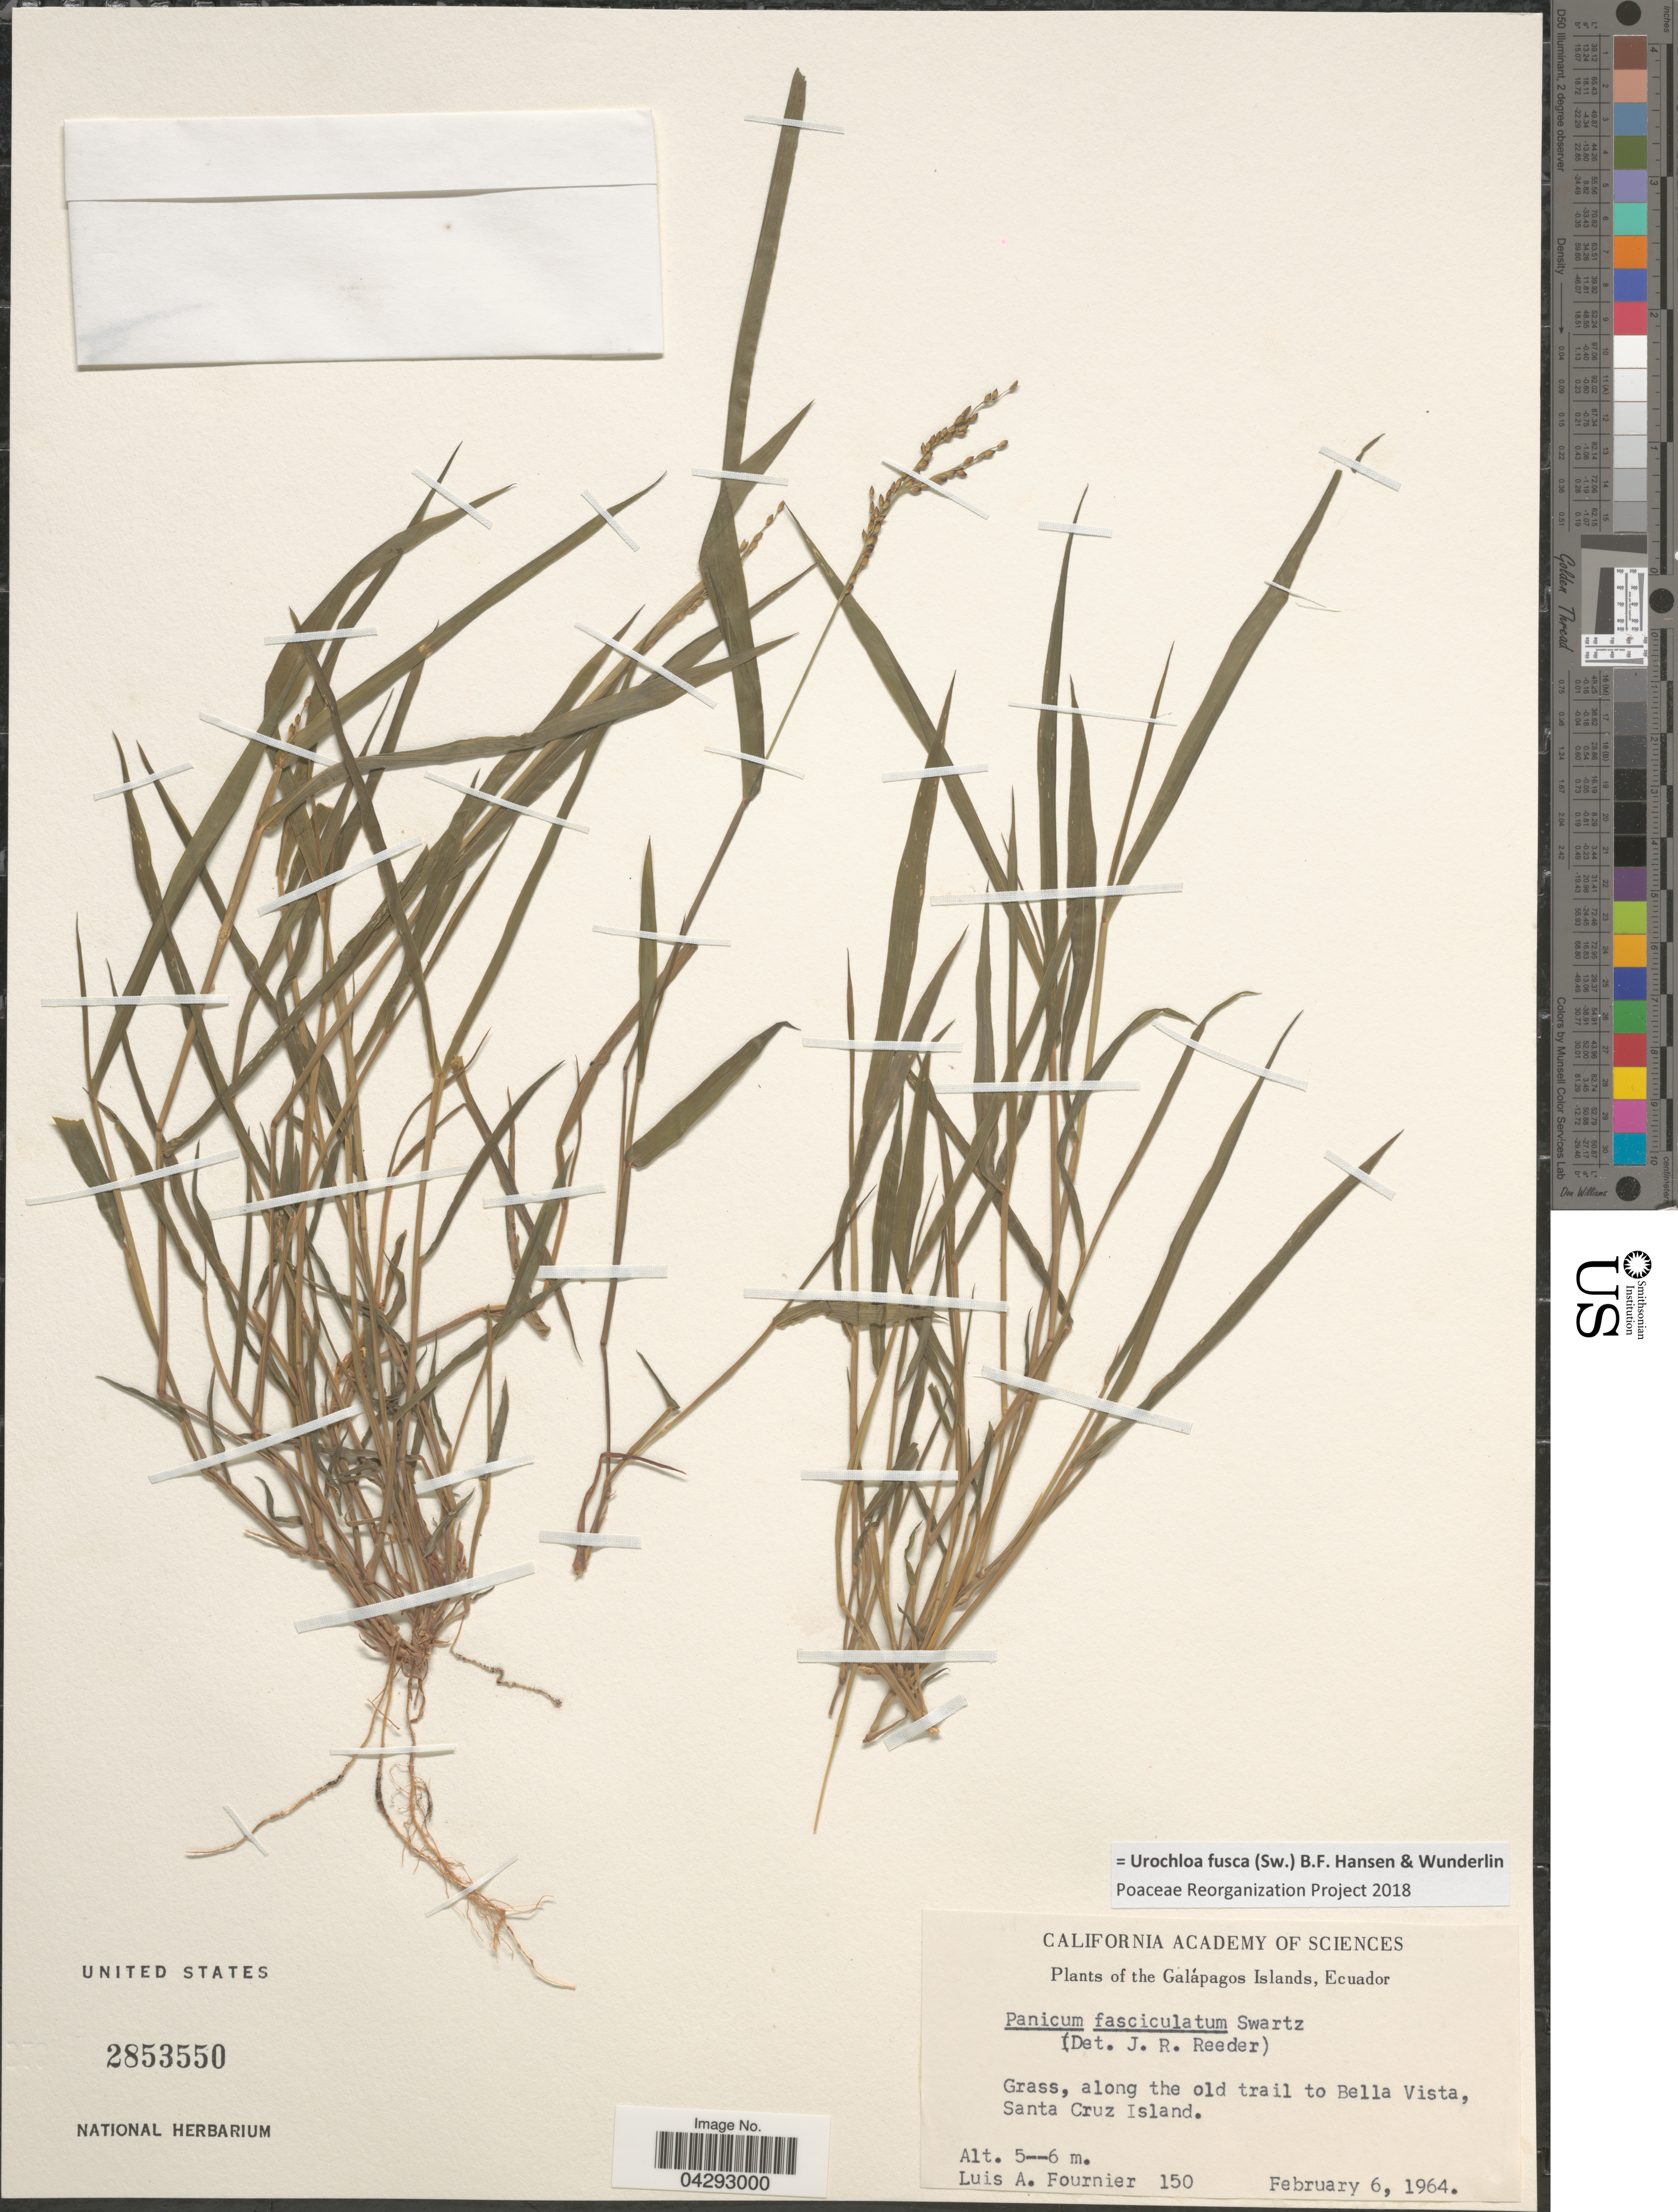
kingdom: Plantae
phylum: Tracheophyta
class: Liliopsida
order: Poales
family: Poaceae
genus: Urochloa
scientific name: Urochloa fusca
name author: (Sw.) B.F. Hansen & Wunderlin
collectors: L. A. Fournier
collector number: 150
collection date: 1964-02-06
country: Ecuador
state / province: Colón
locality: Galápagos Islands. Grass, along the old trail to Bella Vista, Santa Cruz Island.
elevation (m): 5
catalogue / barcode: US 2853550